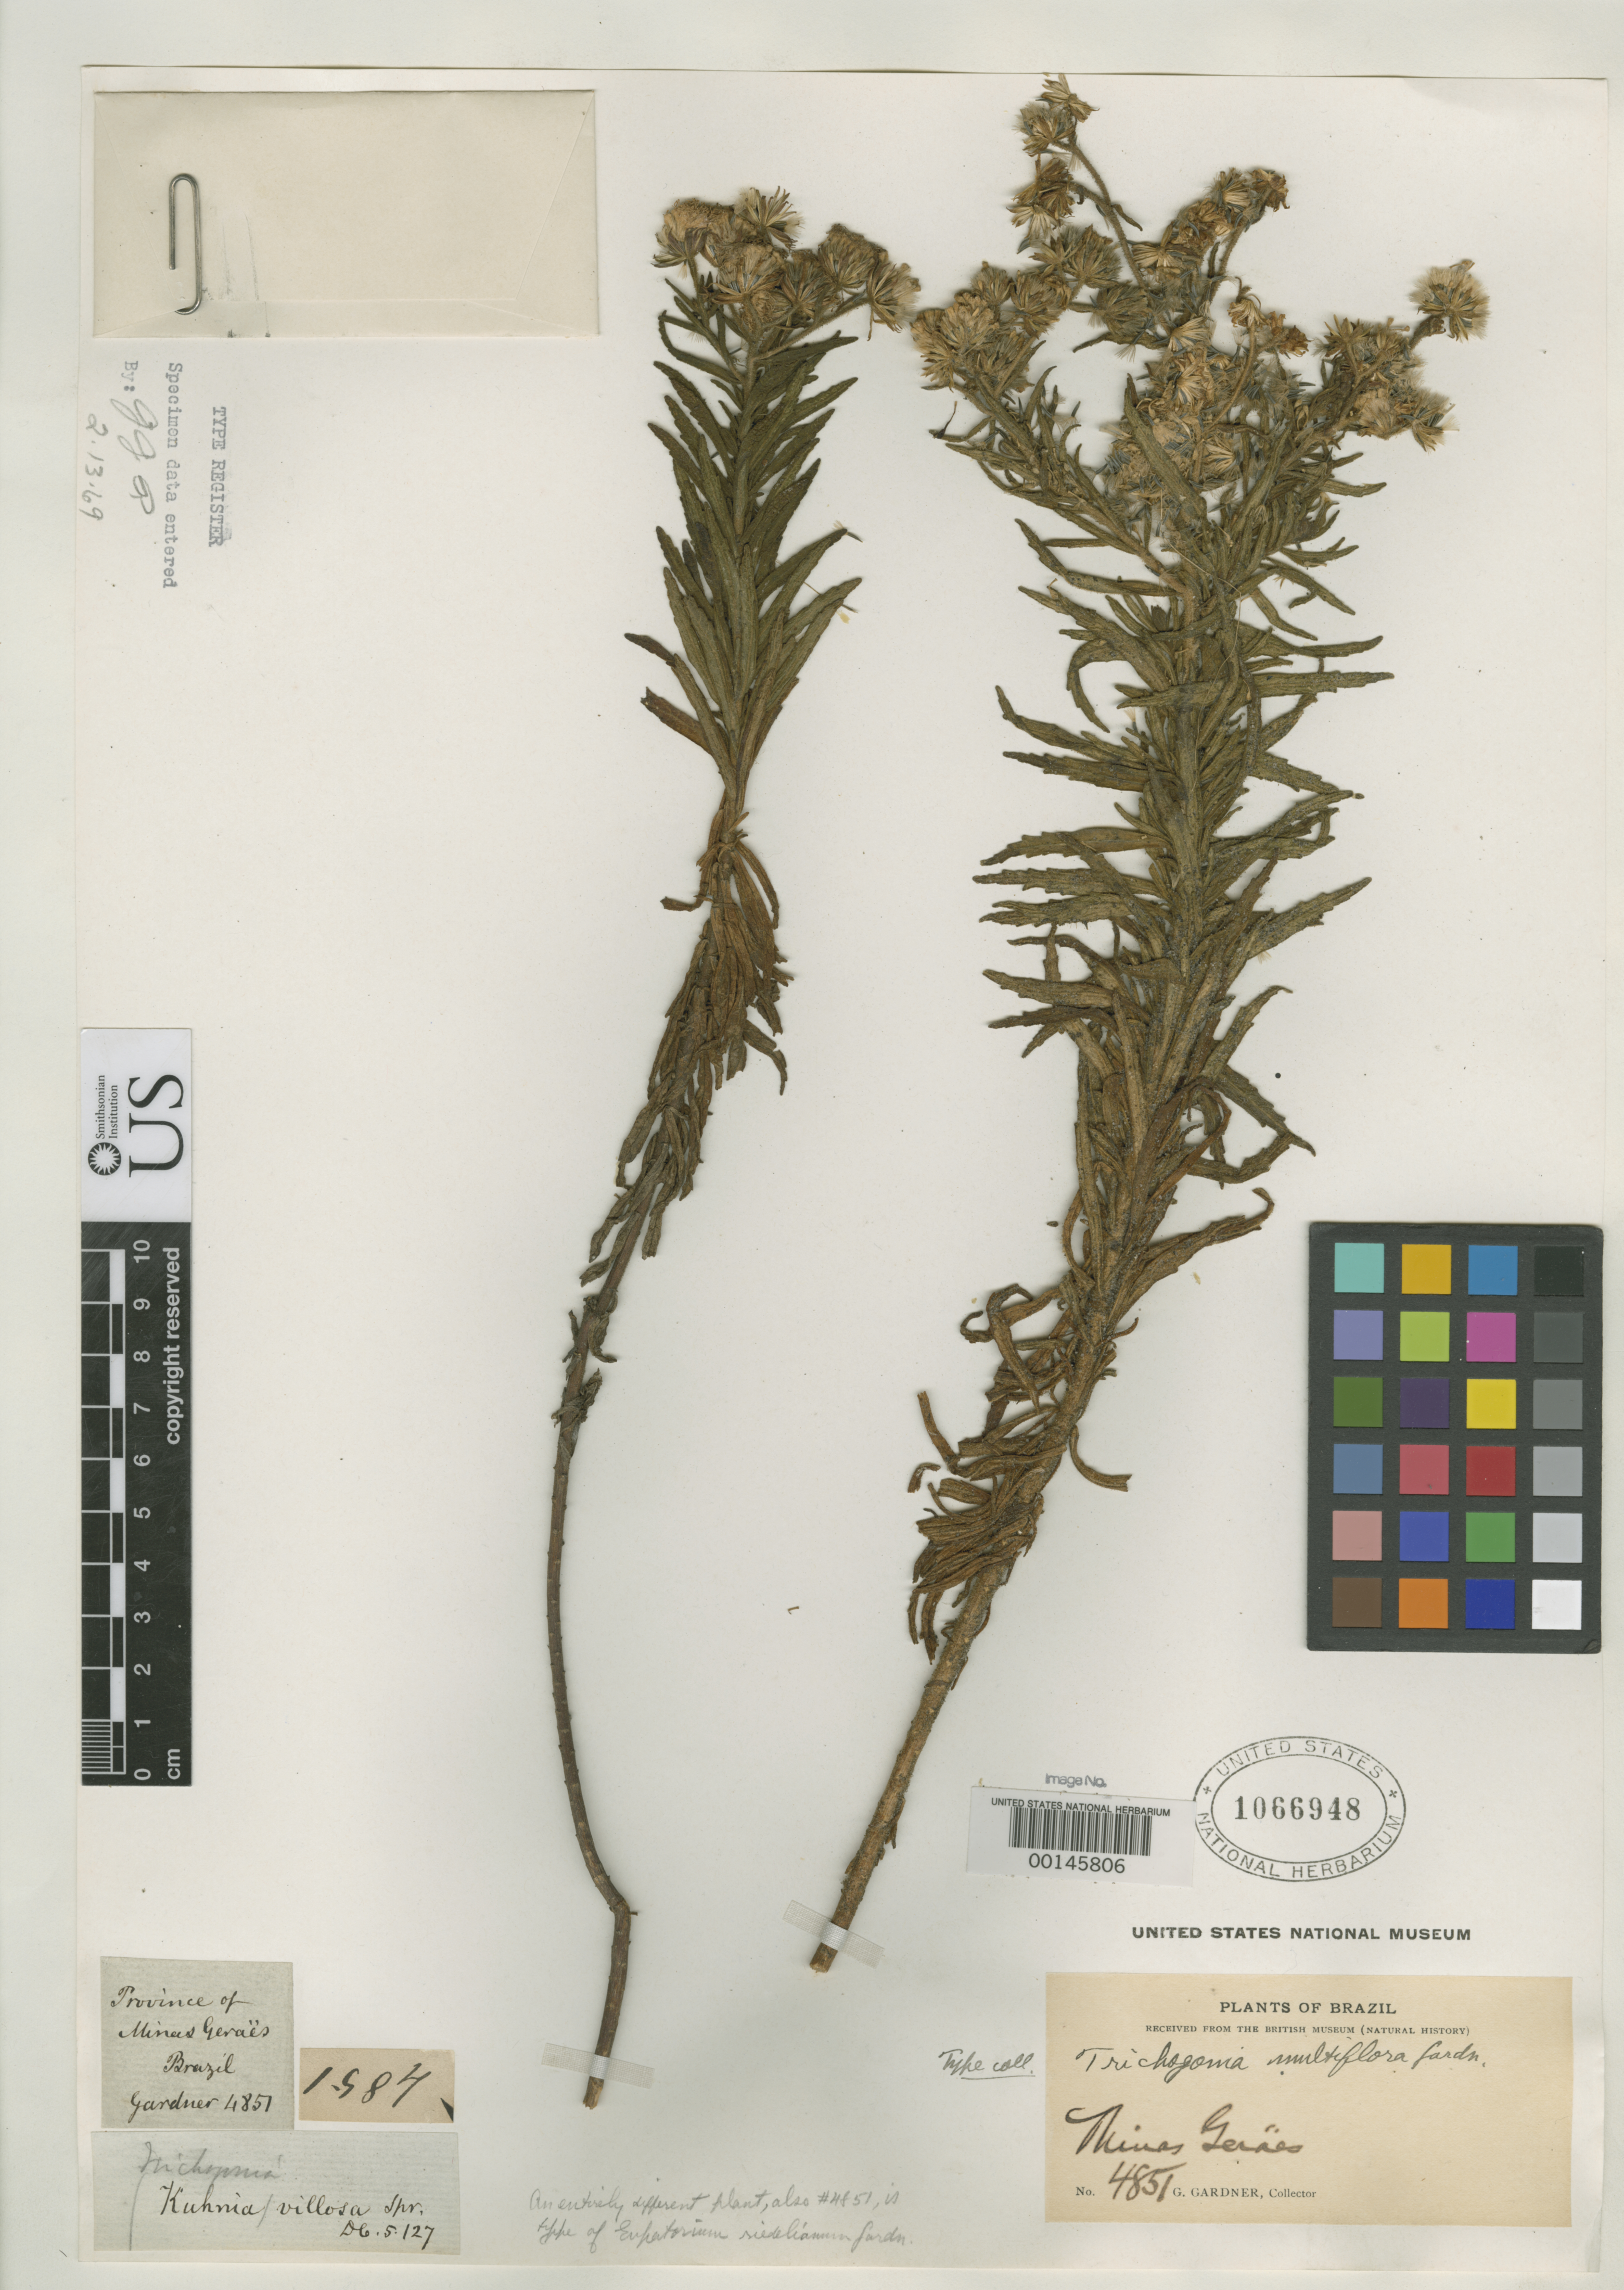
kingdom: Plantae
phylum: Tracheophyta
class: Magnoliopsida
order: Asterales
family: Asteraceae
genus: Trichogonia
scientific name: Trichogonia multiflora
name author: Gardner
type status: Type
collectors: G. Gardner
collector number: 4851 (in part)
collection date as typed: Jul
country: Brazil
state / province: Minas Gerais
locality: Diamond District.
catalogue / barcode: US 1066948